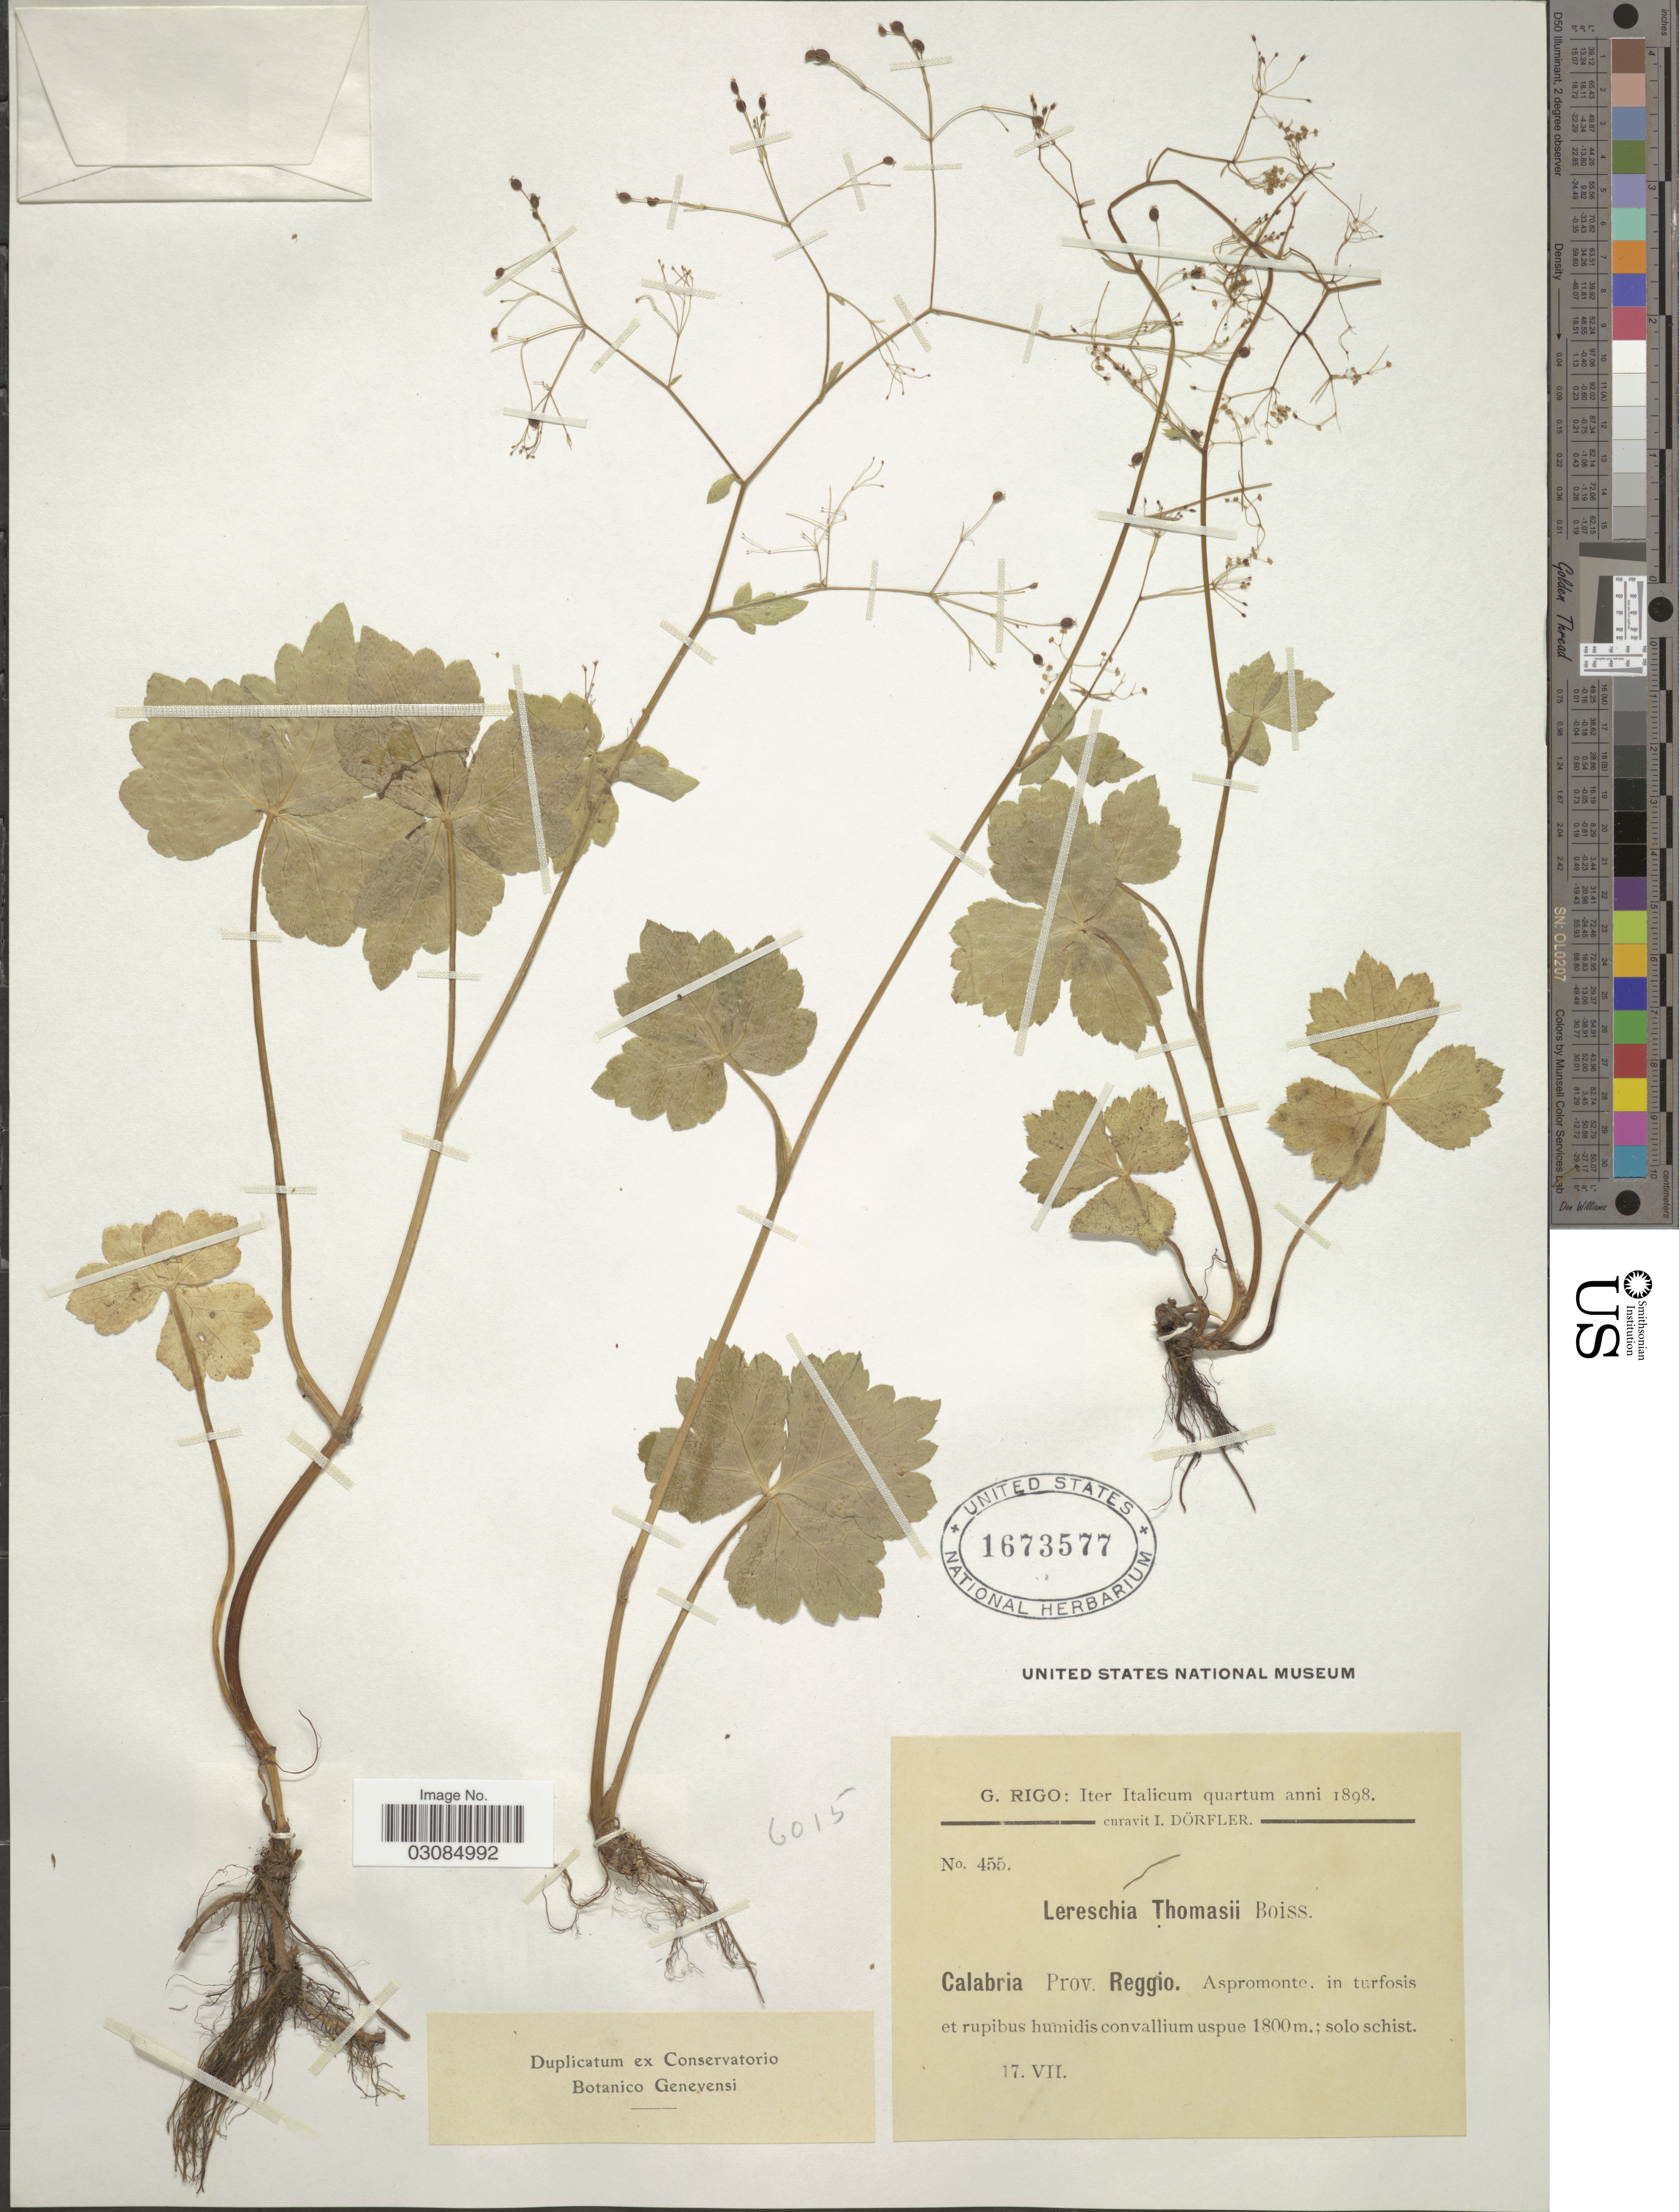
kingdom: Plantae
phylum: Tracheophyta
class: Magnoliopsida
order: Apiales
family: Apiaceae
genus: Lereschia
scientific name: Lereschia thomasii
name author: (Ten.) Boiss.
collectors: G. Rigo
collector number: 455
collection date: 1898-07-17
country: Italy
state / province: Calabria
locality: Prov. Reggio. Aspromonte, in turfosis et rupibus humidis convallium uspue.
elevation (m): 1800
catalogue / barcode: US 1673577